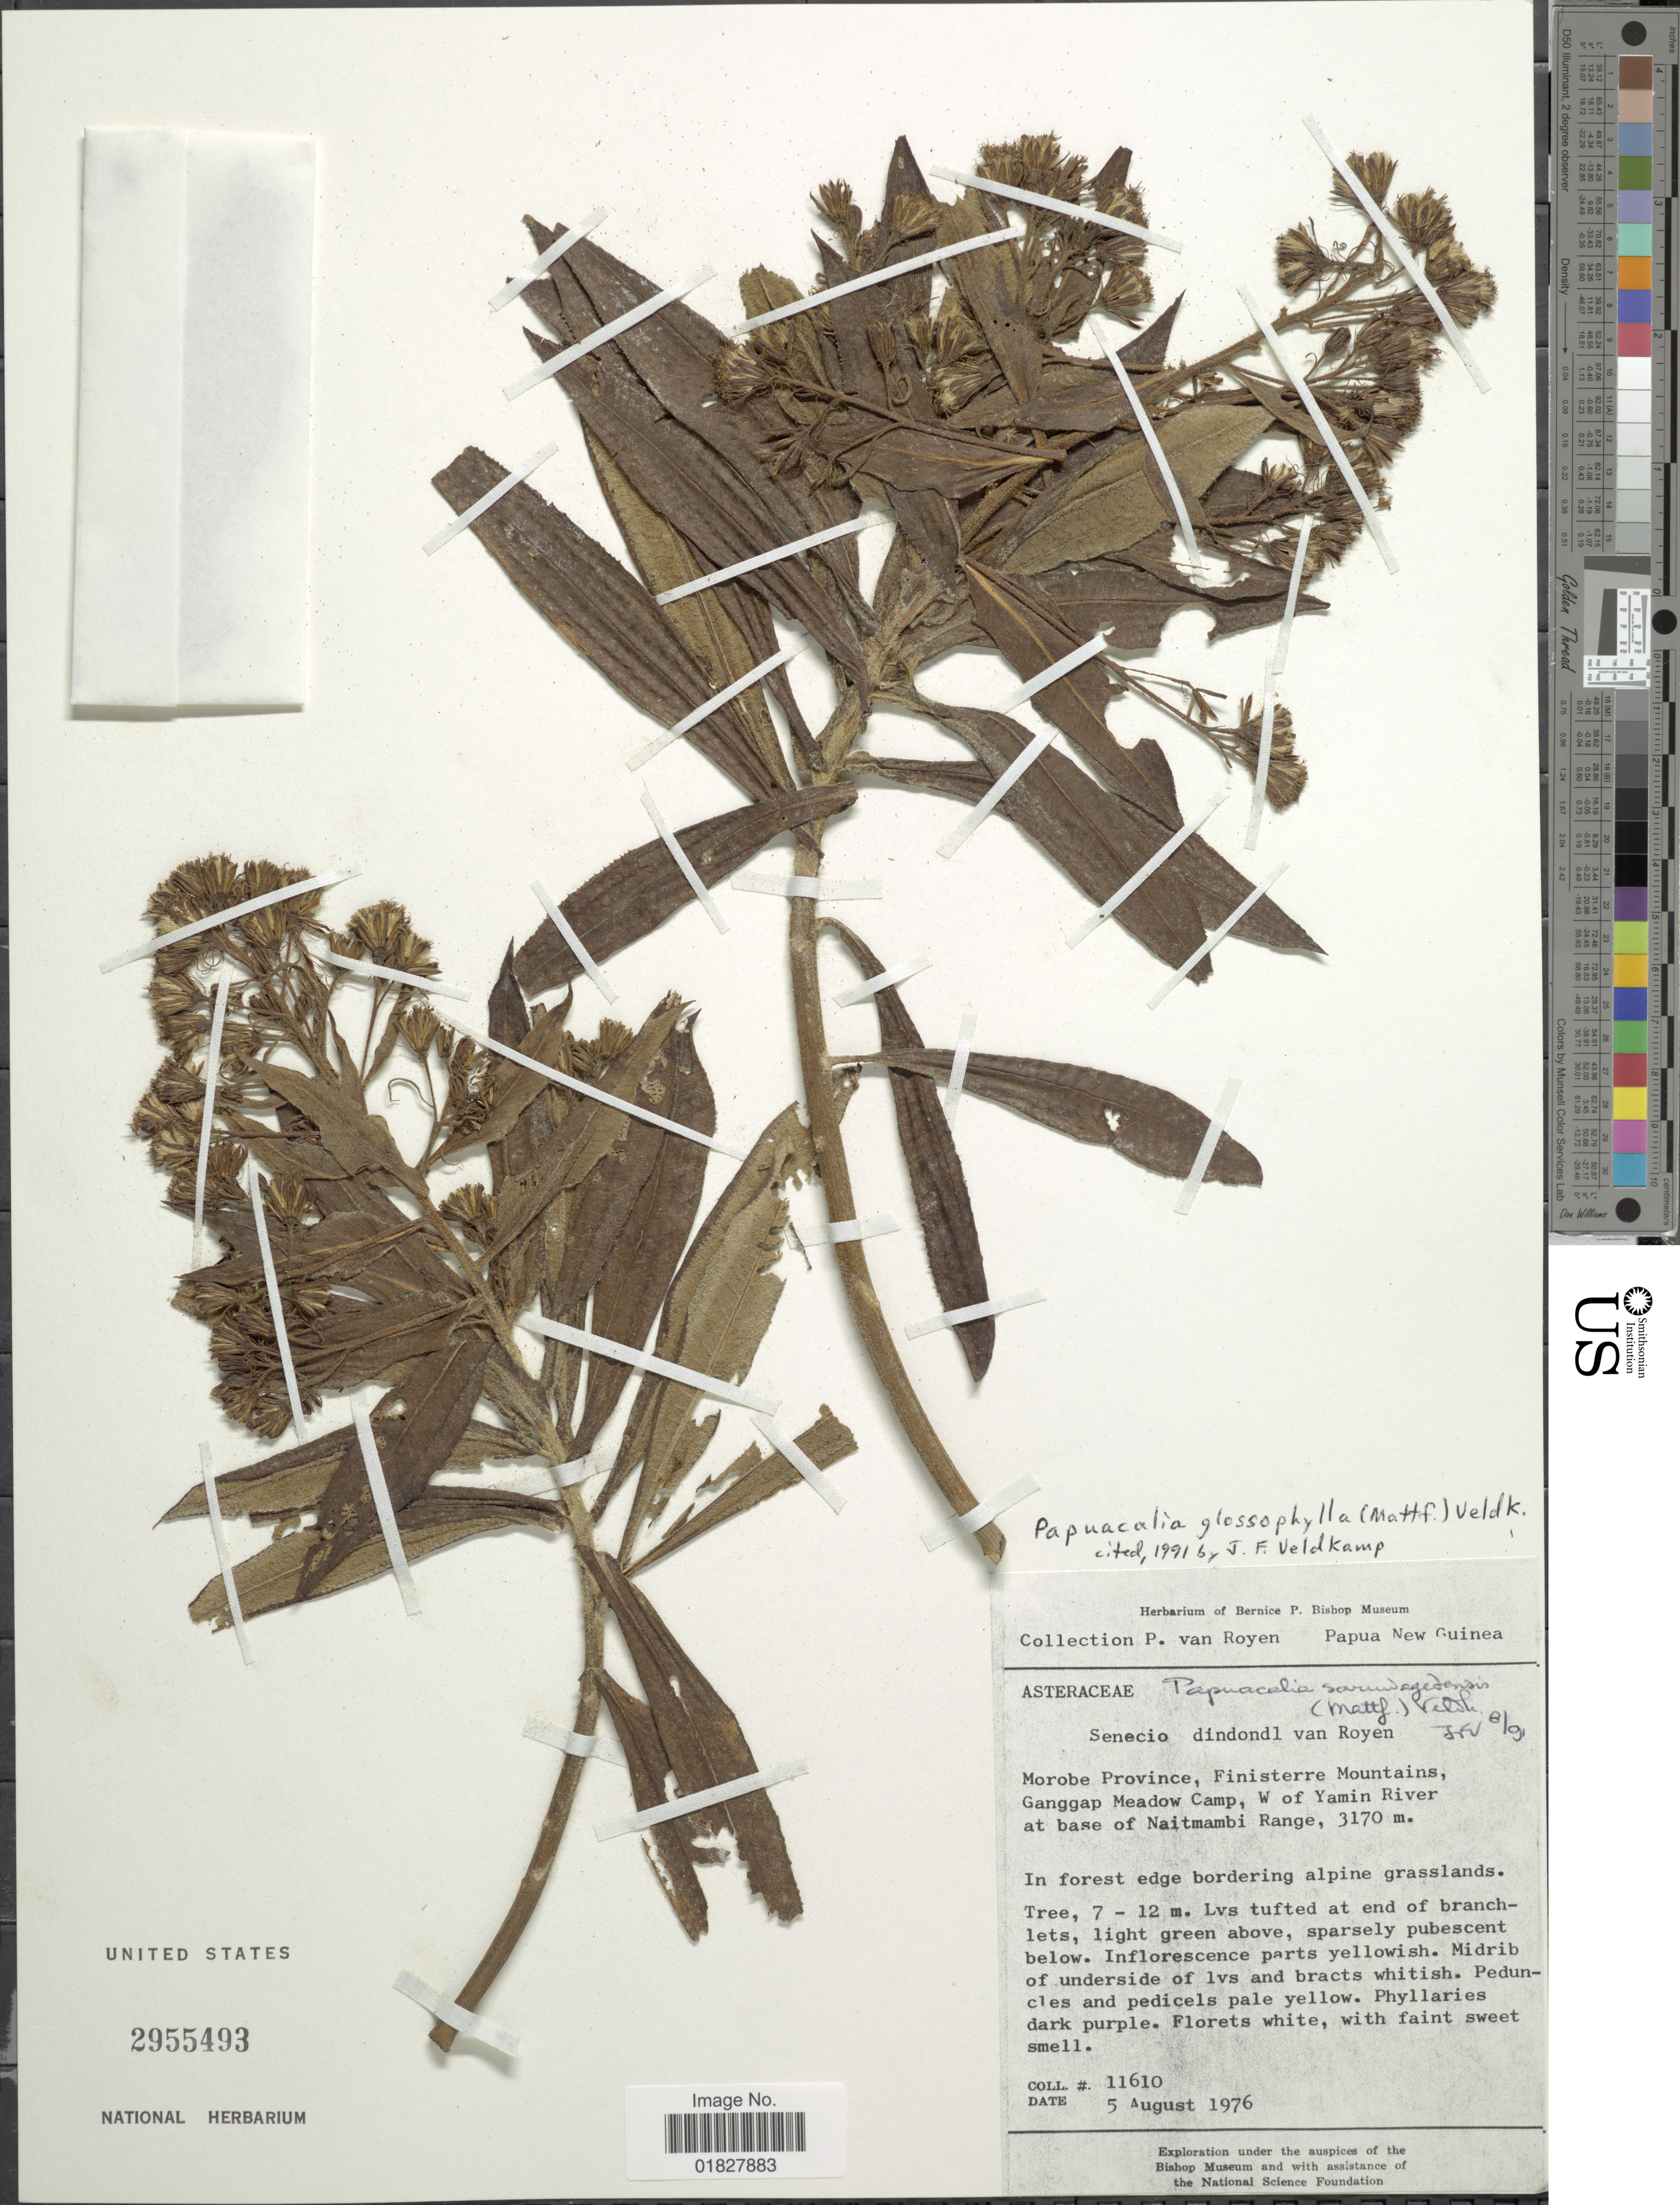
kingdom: Plantae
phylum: Tracheophyta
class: Magnoliopsida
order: Asterales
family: Asteraceae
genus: Papuacalia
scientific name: Papuacalia glossophylla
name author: (Mattf.) Veldkamp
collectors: P. van Royen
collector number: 11610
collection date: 1976-08-05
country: Papua New Guinea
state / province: Morobe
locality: Finisterre Mountains, Ganggap Meadow Camp, W of Yamin River at base of Naitmambi Range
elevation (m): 3170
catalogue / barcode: US 2955493